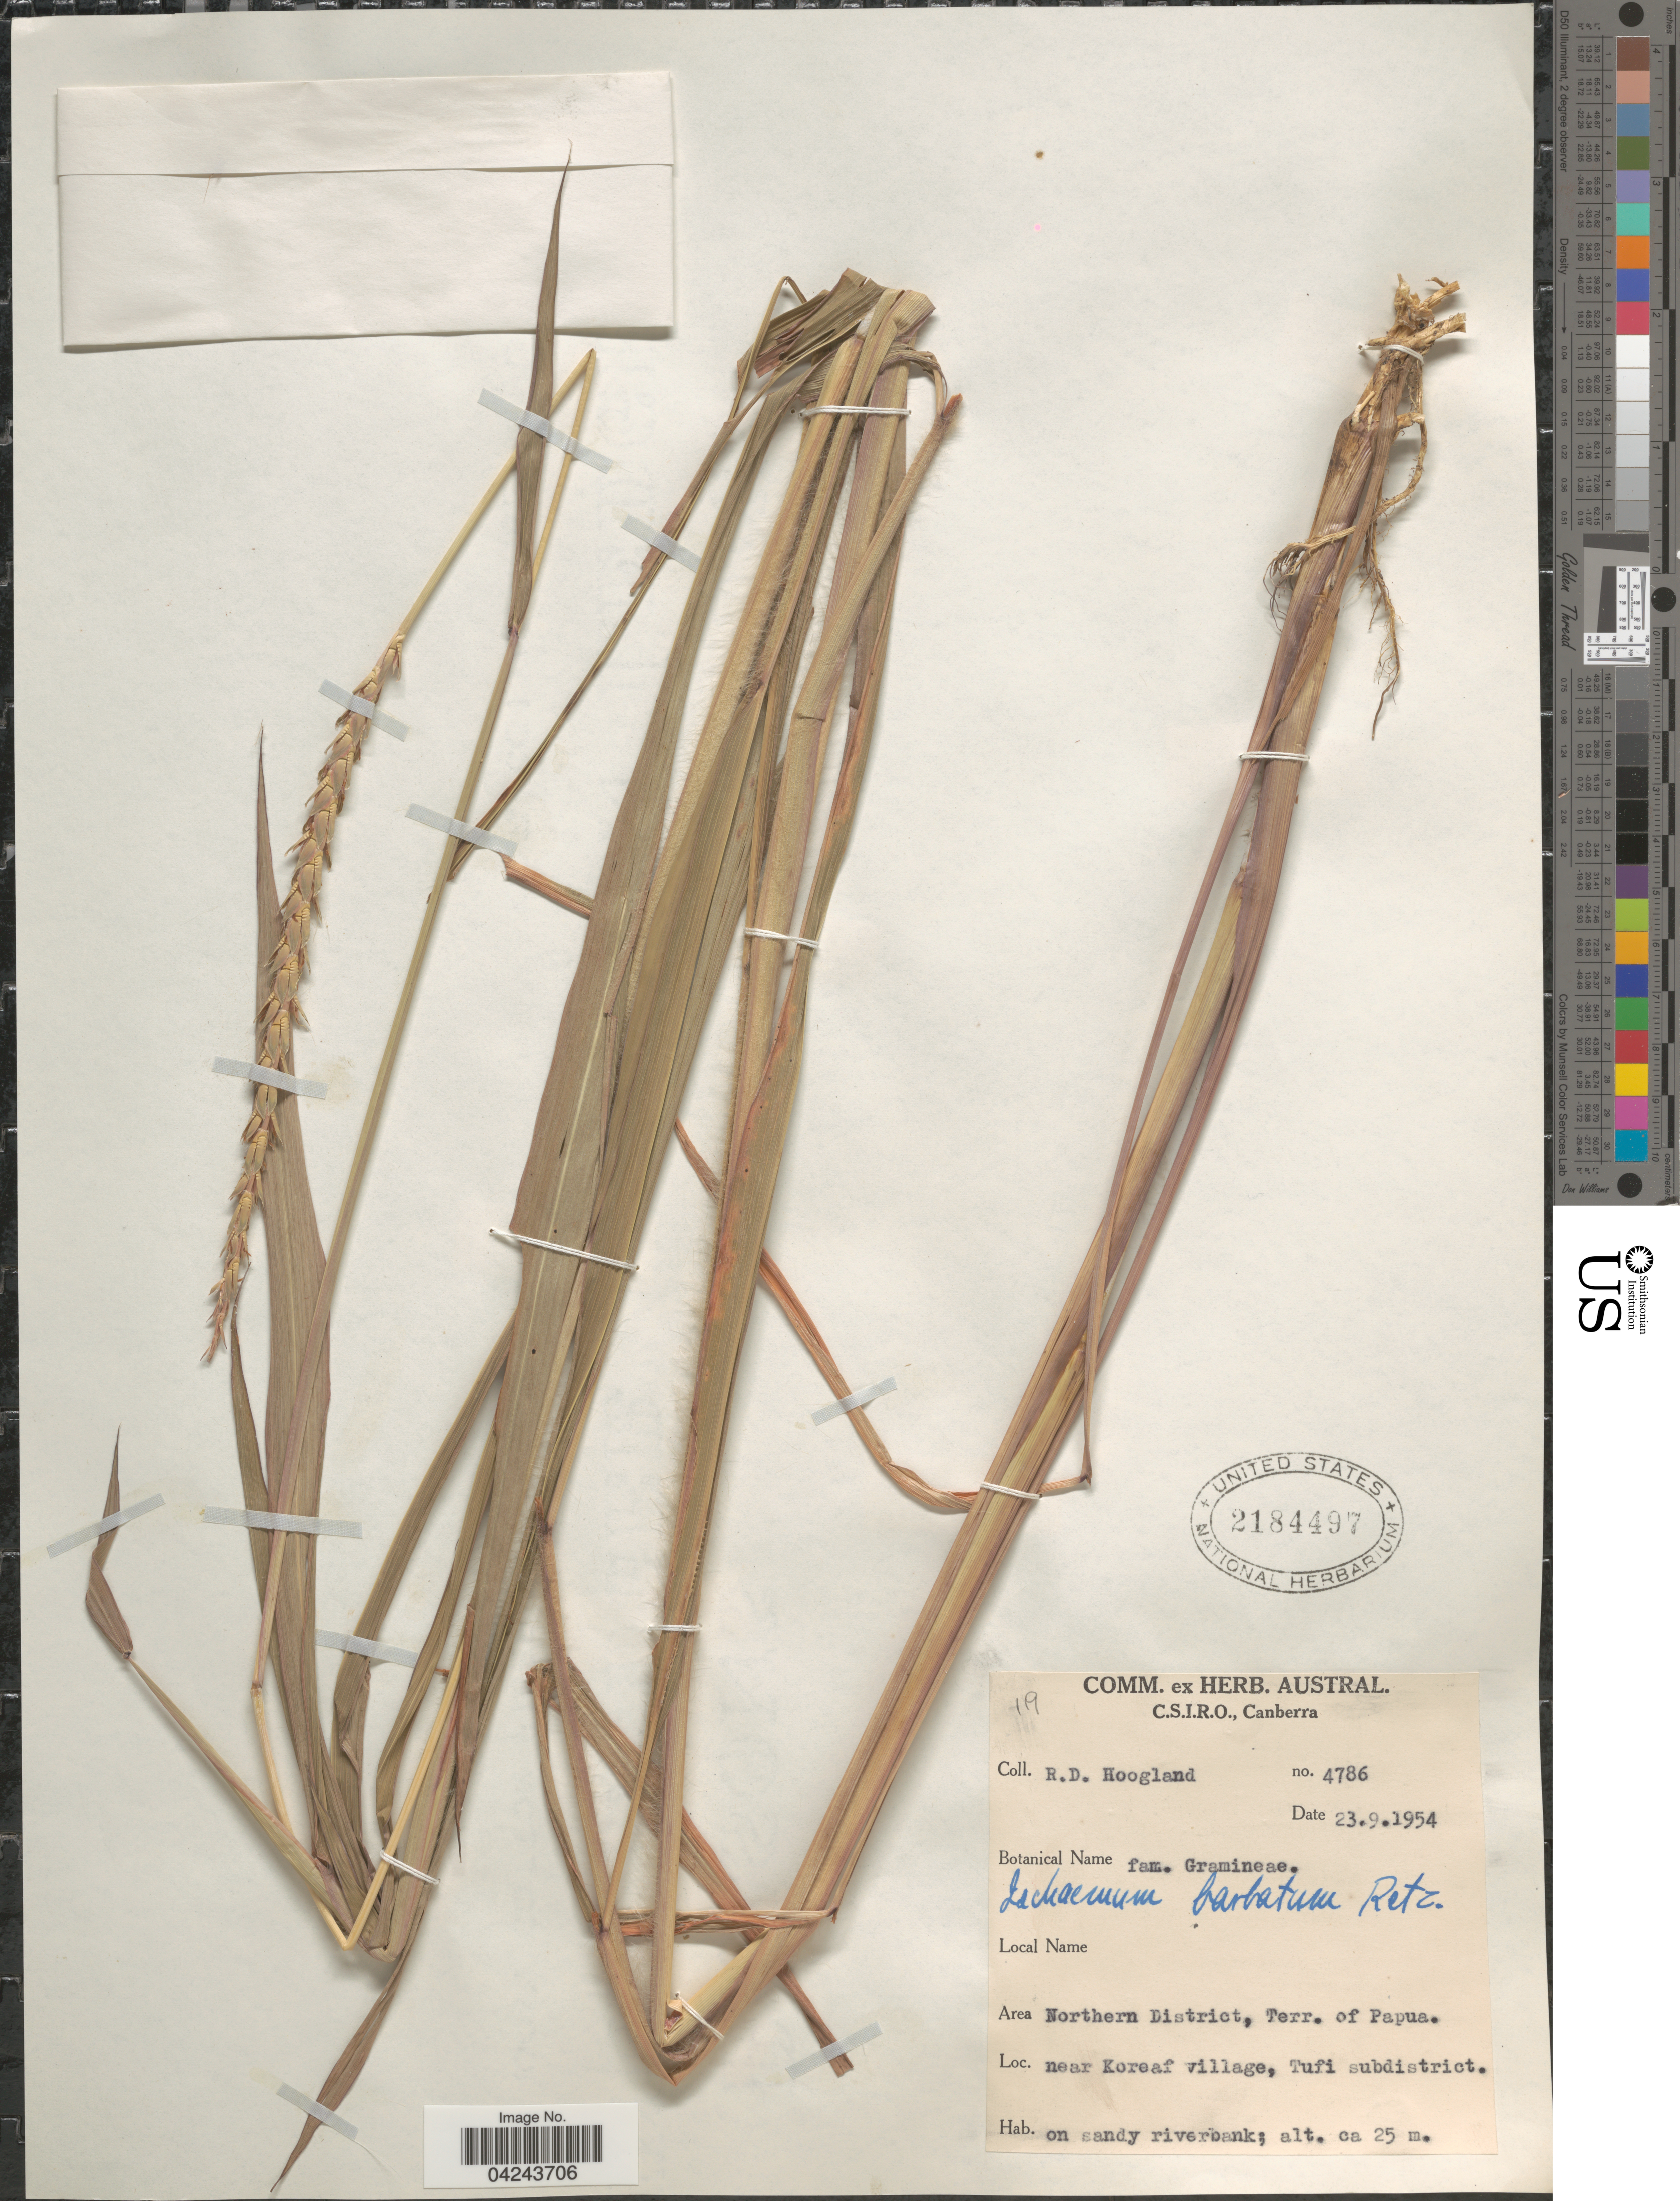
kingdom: Plantae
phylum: Tracheophyta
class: Liliopsida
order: Poales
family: Poaceae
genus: Ischaemum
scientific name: Ischaemum aristatum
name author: L.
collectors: R. D. Hoogland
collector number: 4786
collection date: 1954-09-23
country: Papua New Guinea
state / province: Northern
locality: Area Northern District. Near Koreaf village, Tufi subdistrict.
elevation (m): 25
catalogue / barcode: US 2184497